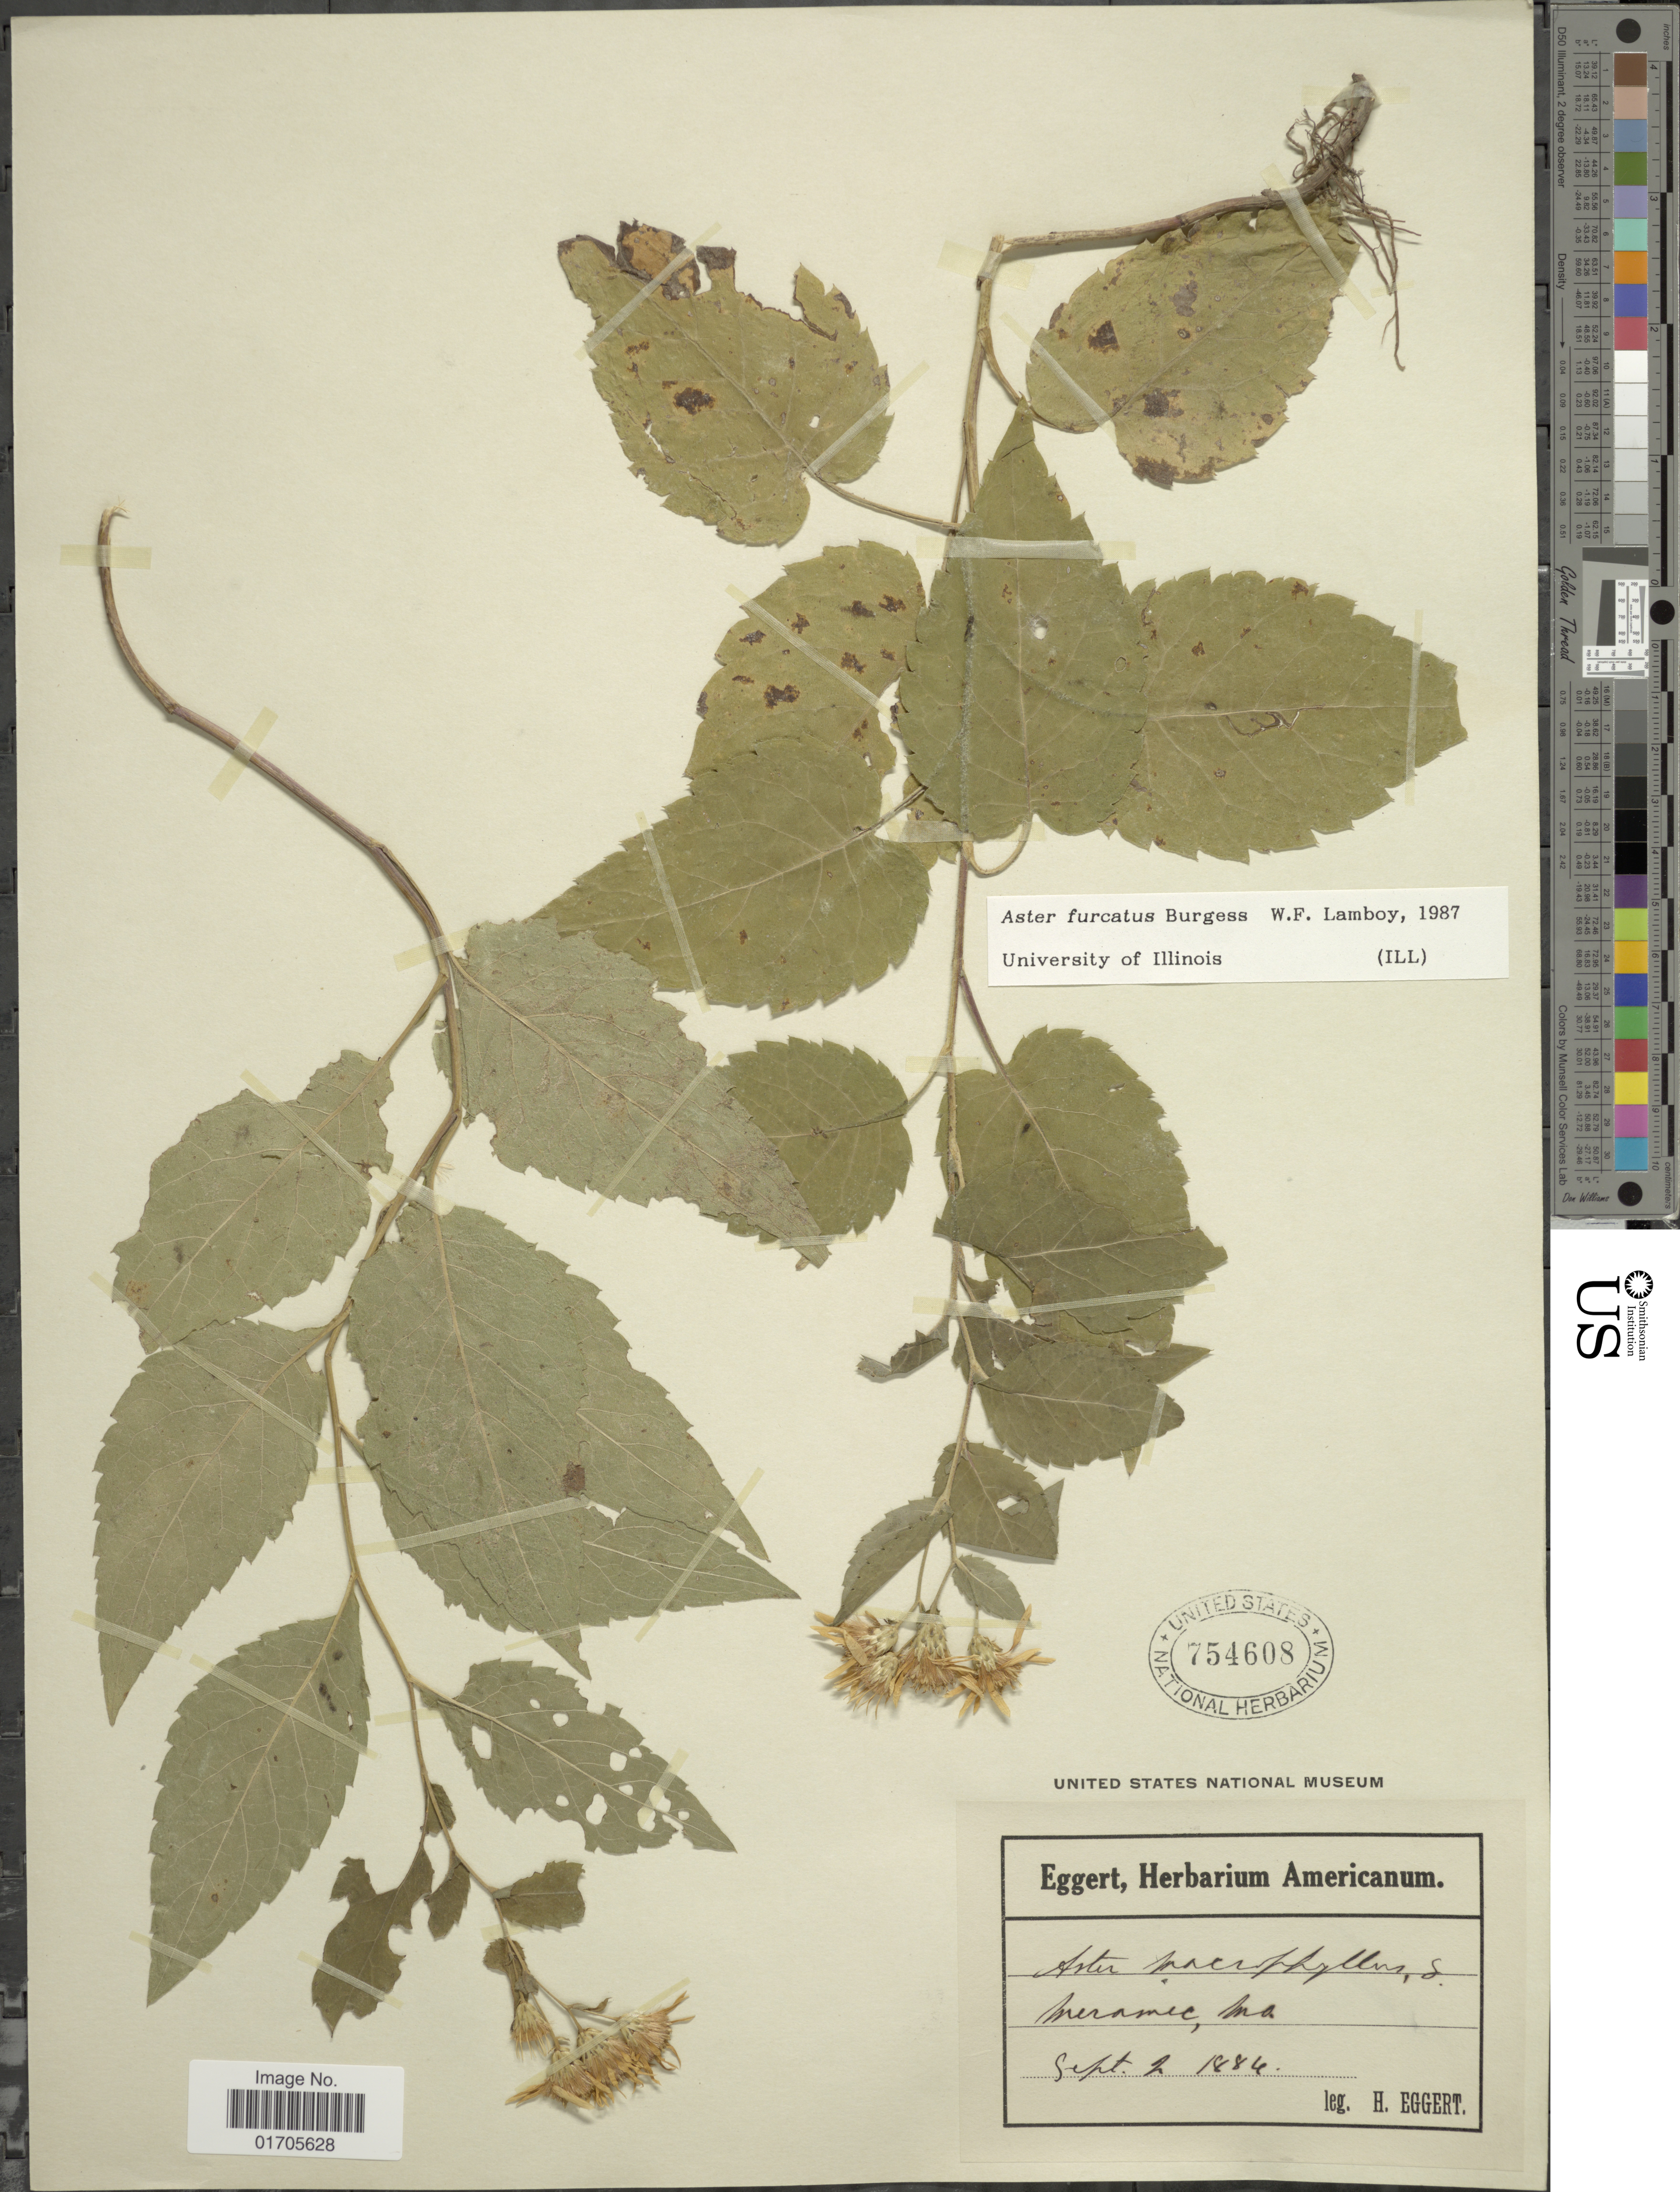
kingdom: Plantae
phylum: Tracheophyta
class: Magnoliopsida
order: Asterales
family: Asteraceae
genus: Eurybia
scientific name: Eurybia furcata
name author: G.L. Nesom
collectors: H. Eggert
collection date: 1884-09-02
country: United States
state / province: Missouri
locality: Meramic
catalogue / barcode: US 754608